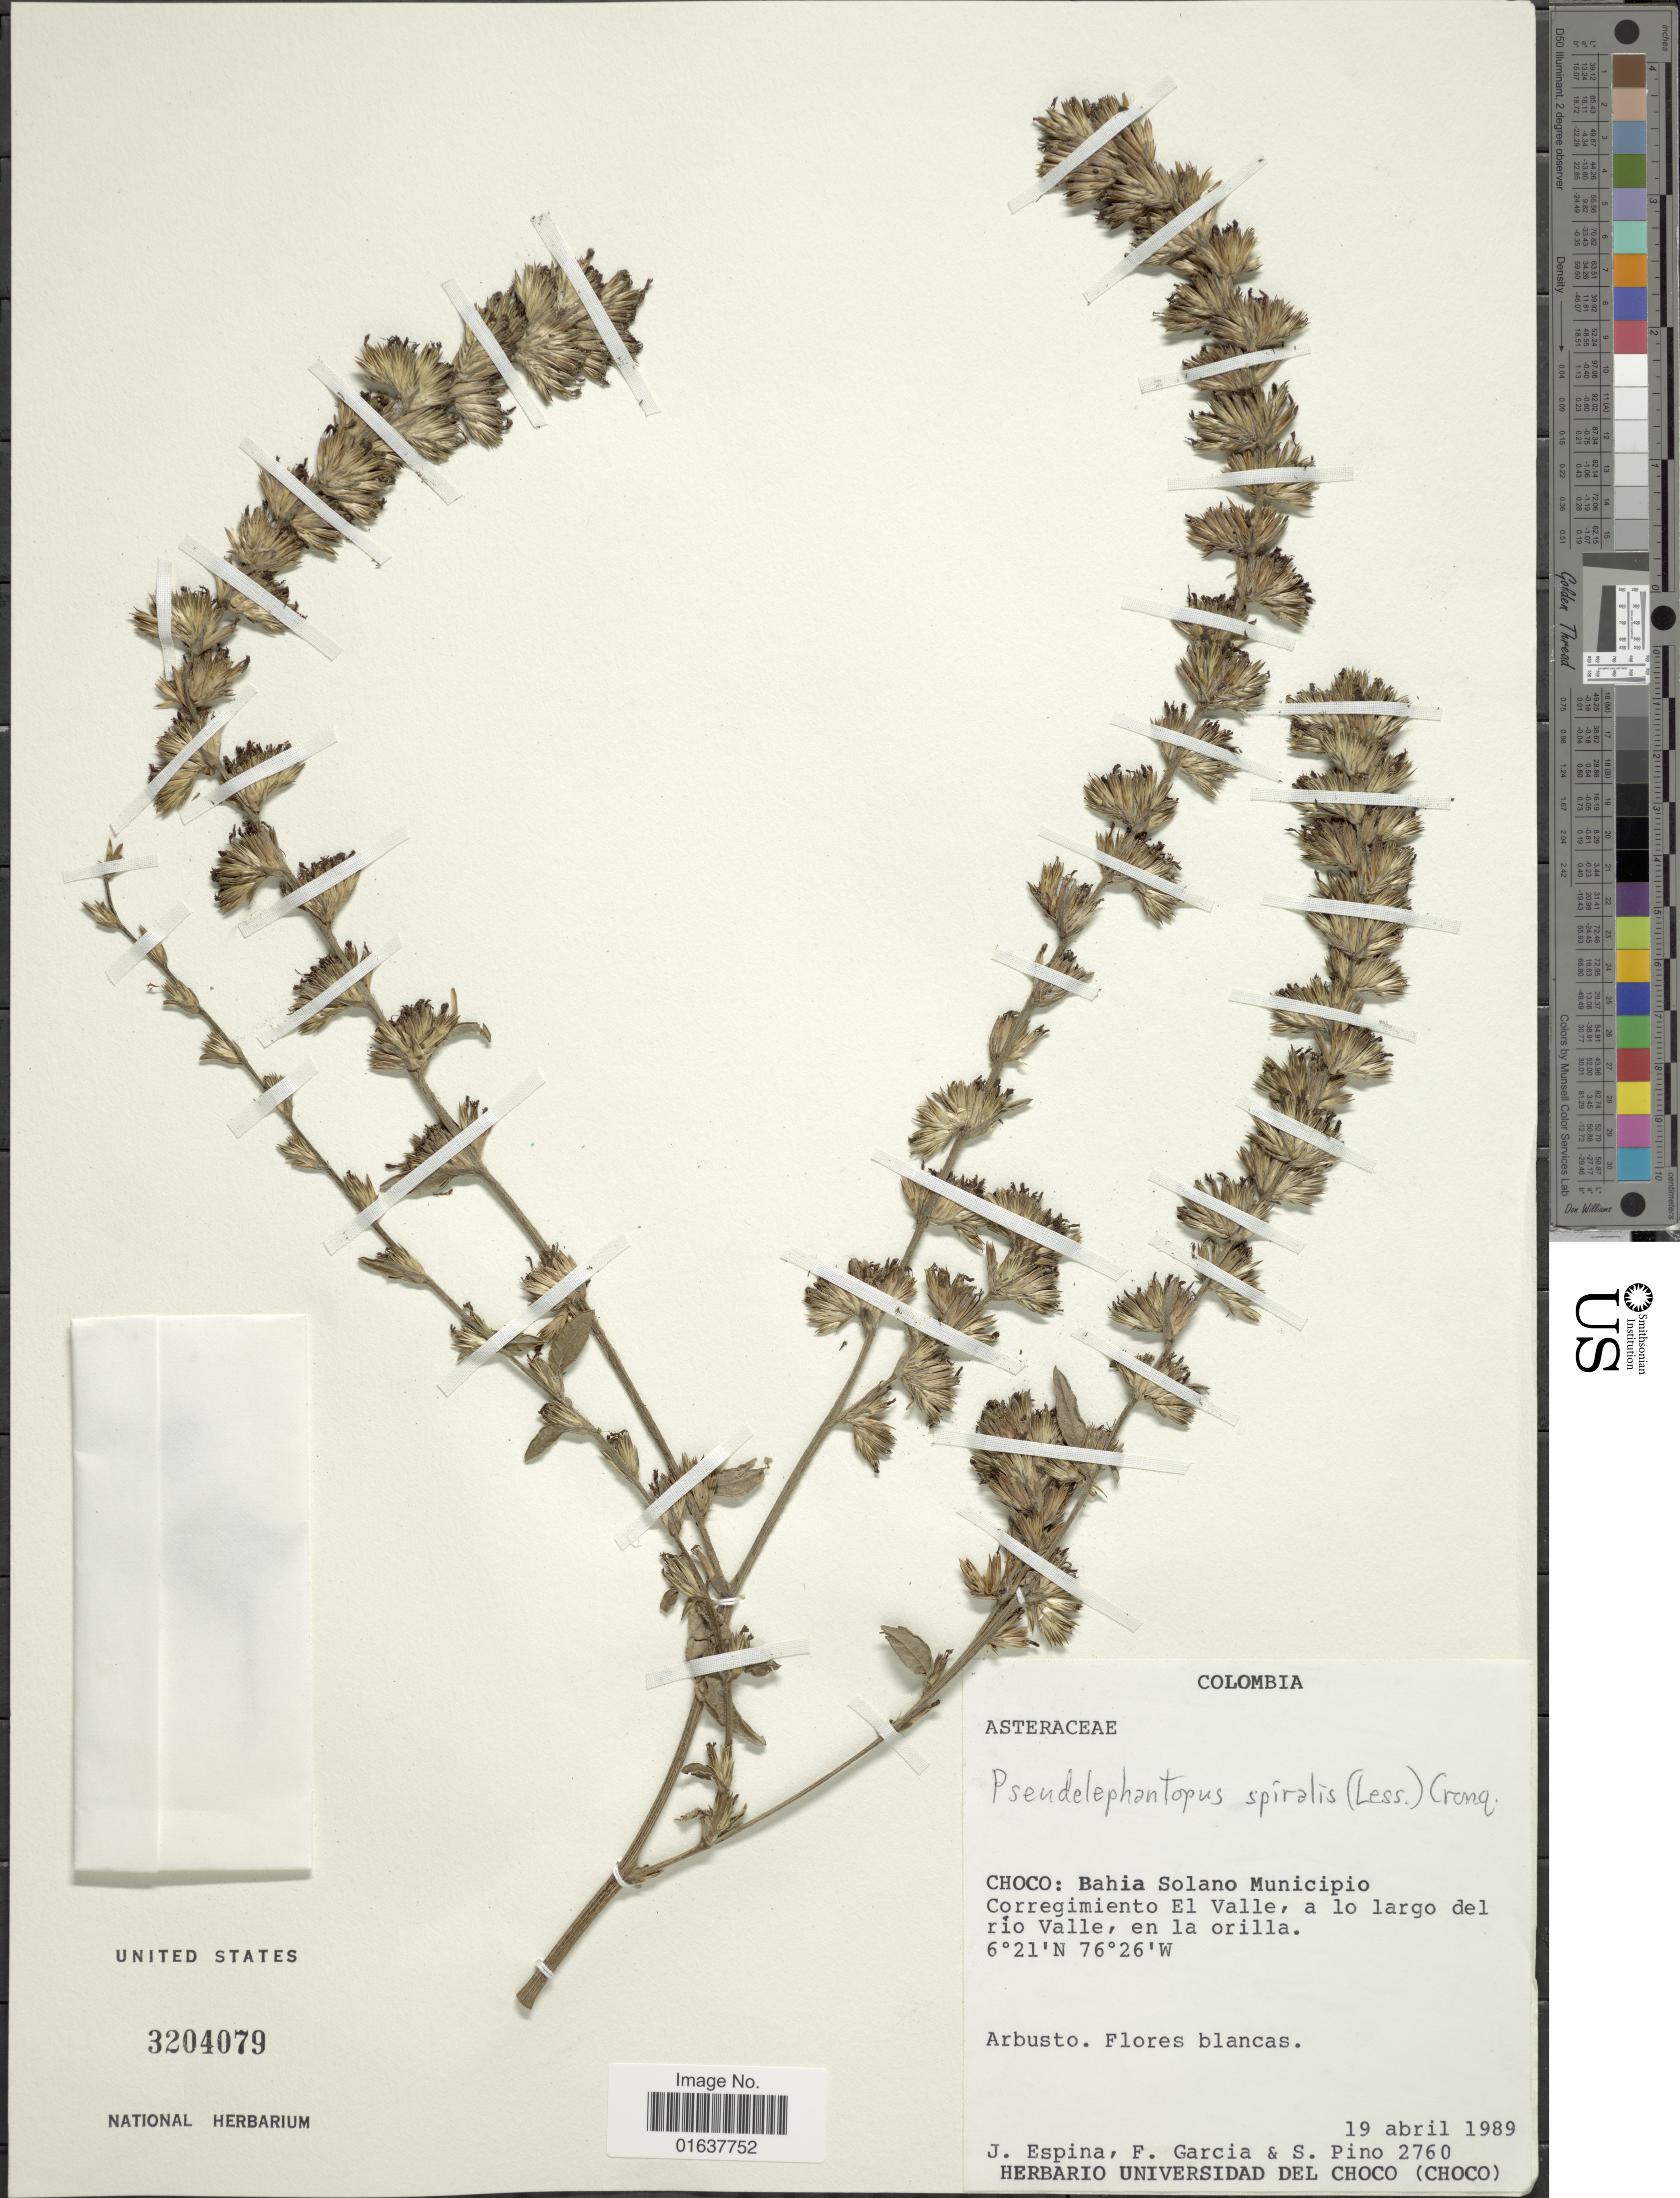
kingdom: Plantae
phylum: Tracheophyta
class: Magnoliopsida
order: Asterales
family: Asteraceae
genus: Pseudelephantopus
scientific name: Pseudelephantopus spiralis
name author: (Less.) Cronquist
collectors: J. Espina, F. Garcia & S. Pino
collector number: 2760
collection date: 1989-04-19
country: Colombia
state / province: Chocó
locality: Bahia Solano Municipio. Corrigimineto El Valle, a lo largo del Rio Valle, en la orilla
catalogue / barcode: US 3204079